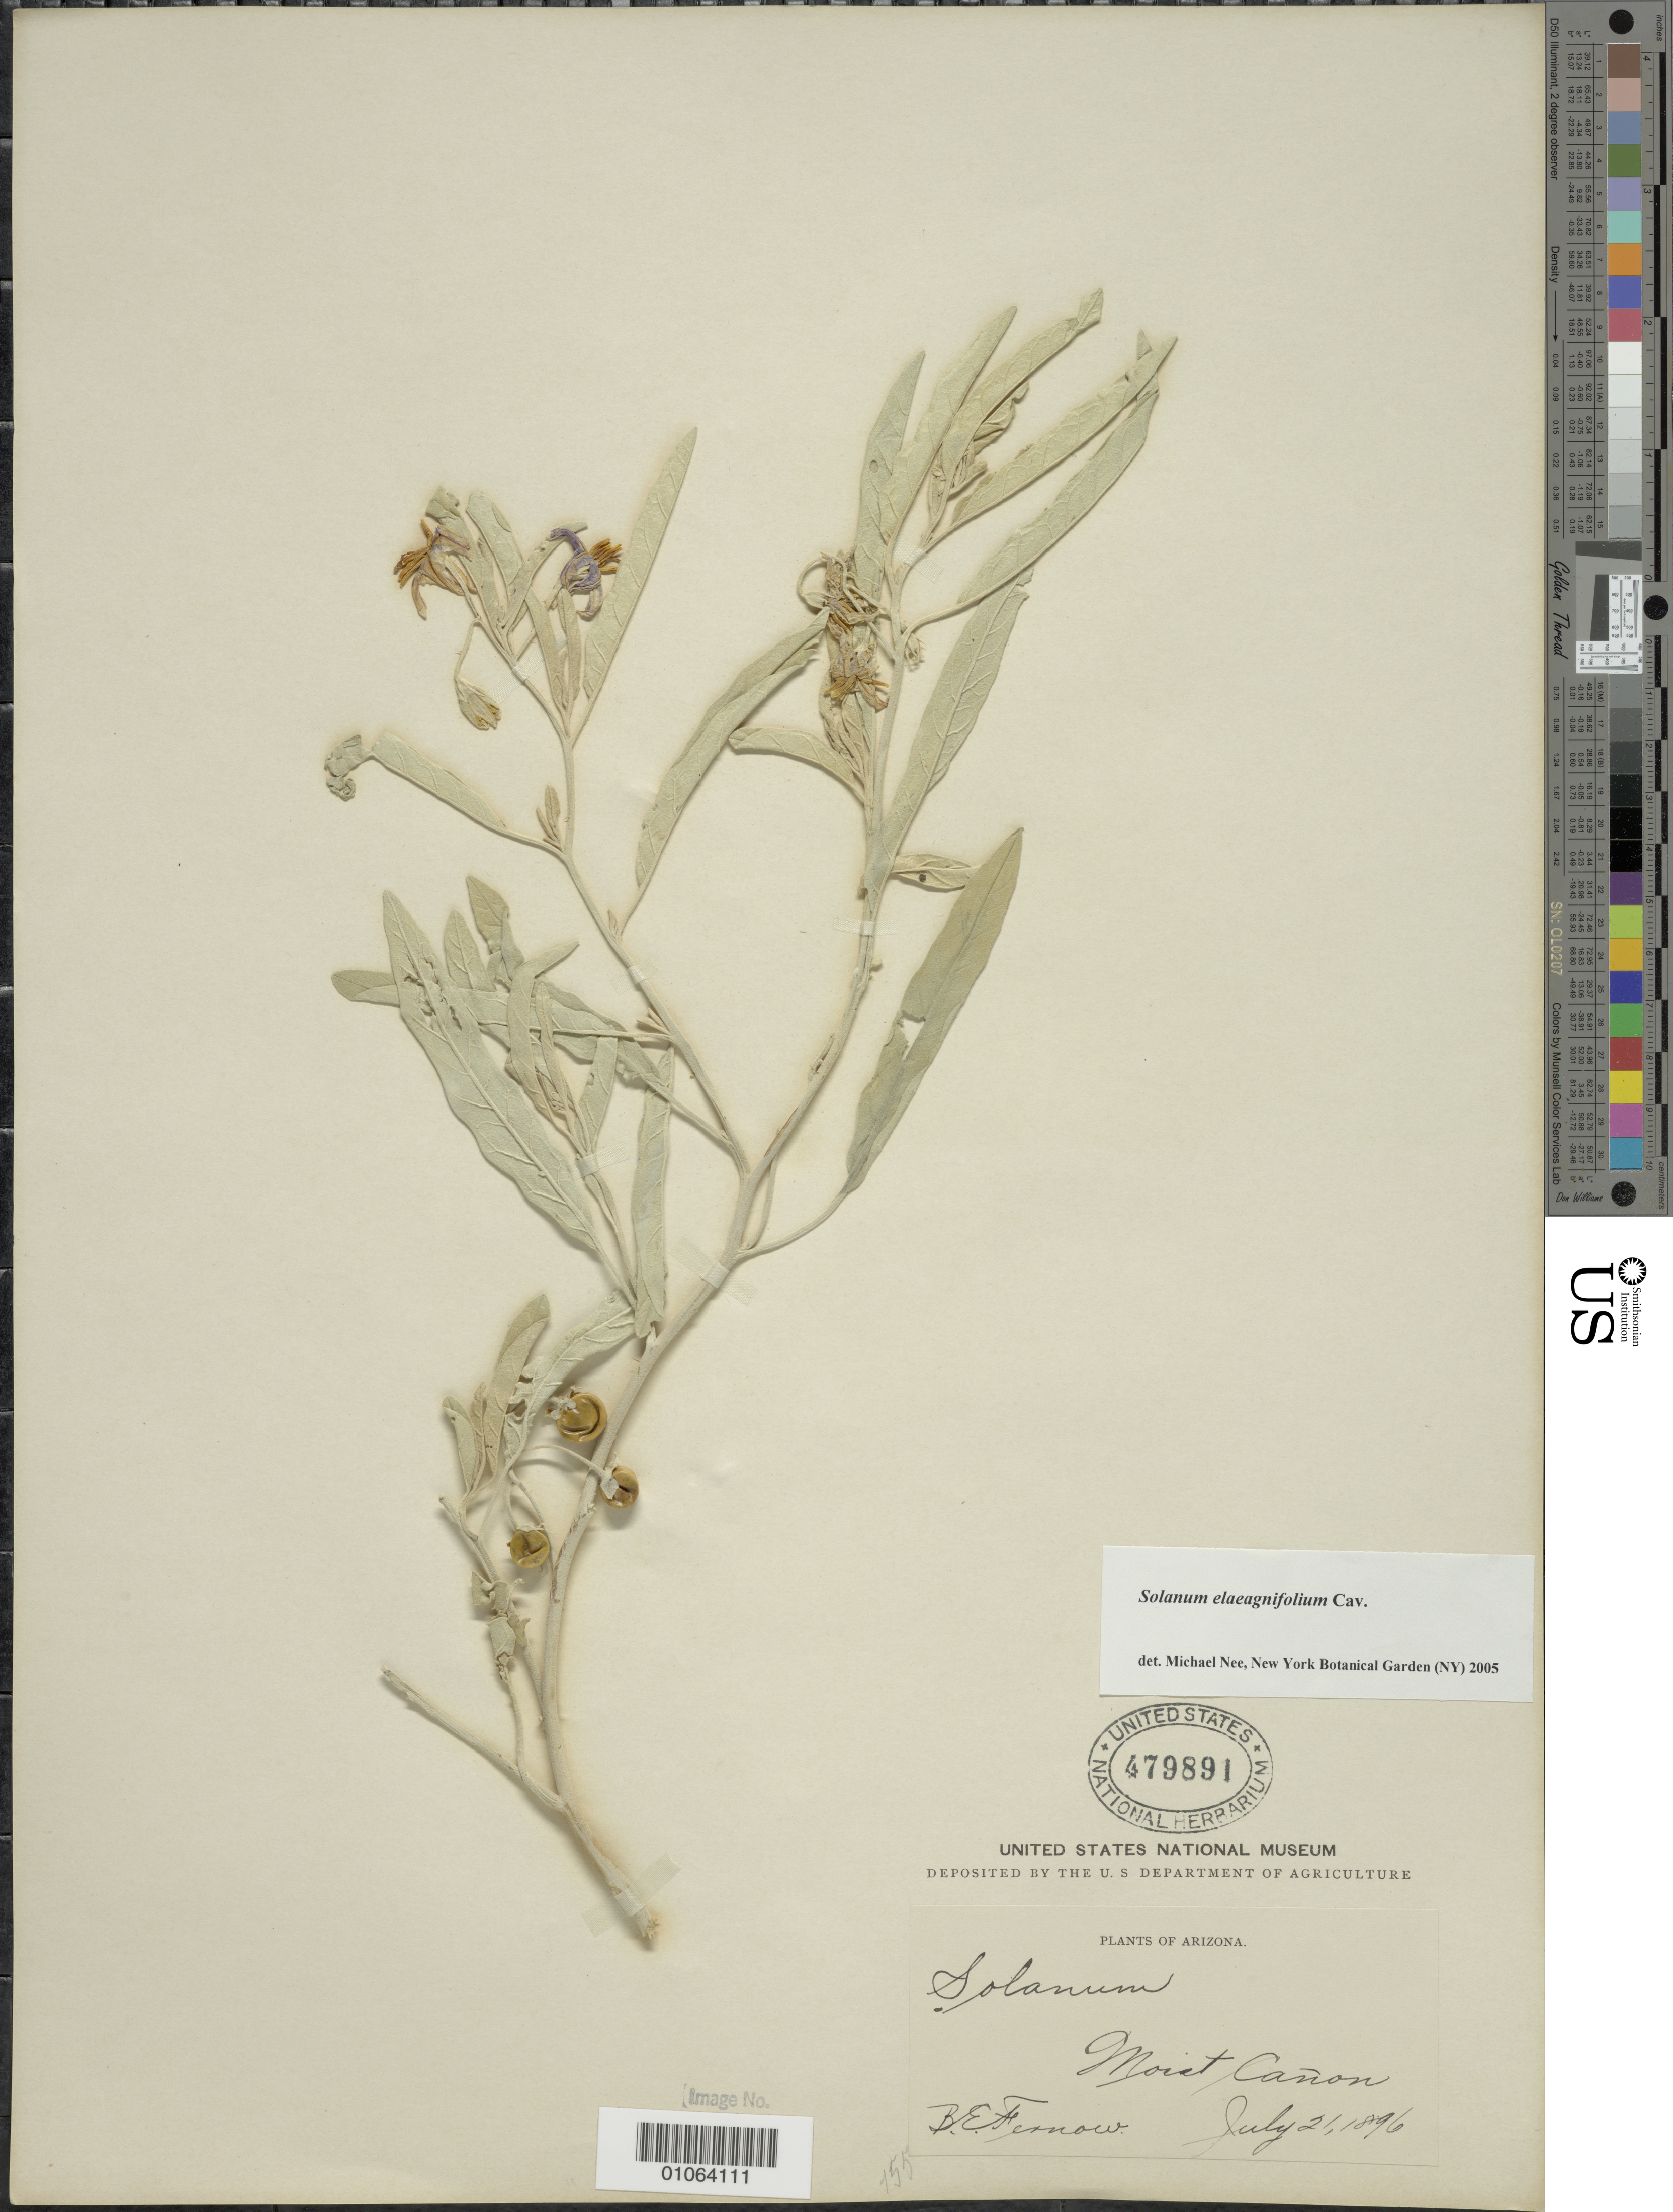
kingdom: Plantae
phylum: Tracheophyta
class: Magnoliopsida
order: Solanales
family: Solanaceae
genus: Solanum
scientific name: Solanum elaeagnifolium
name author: Cav.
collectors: B. Fernow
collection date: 1896-07-21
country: United States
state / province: Arizona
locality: Moist Cañon.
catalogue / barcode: US 479891